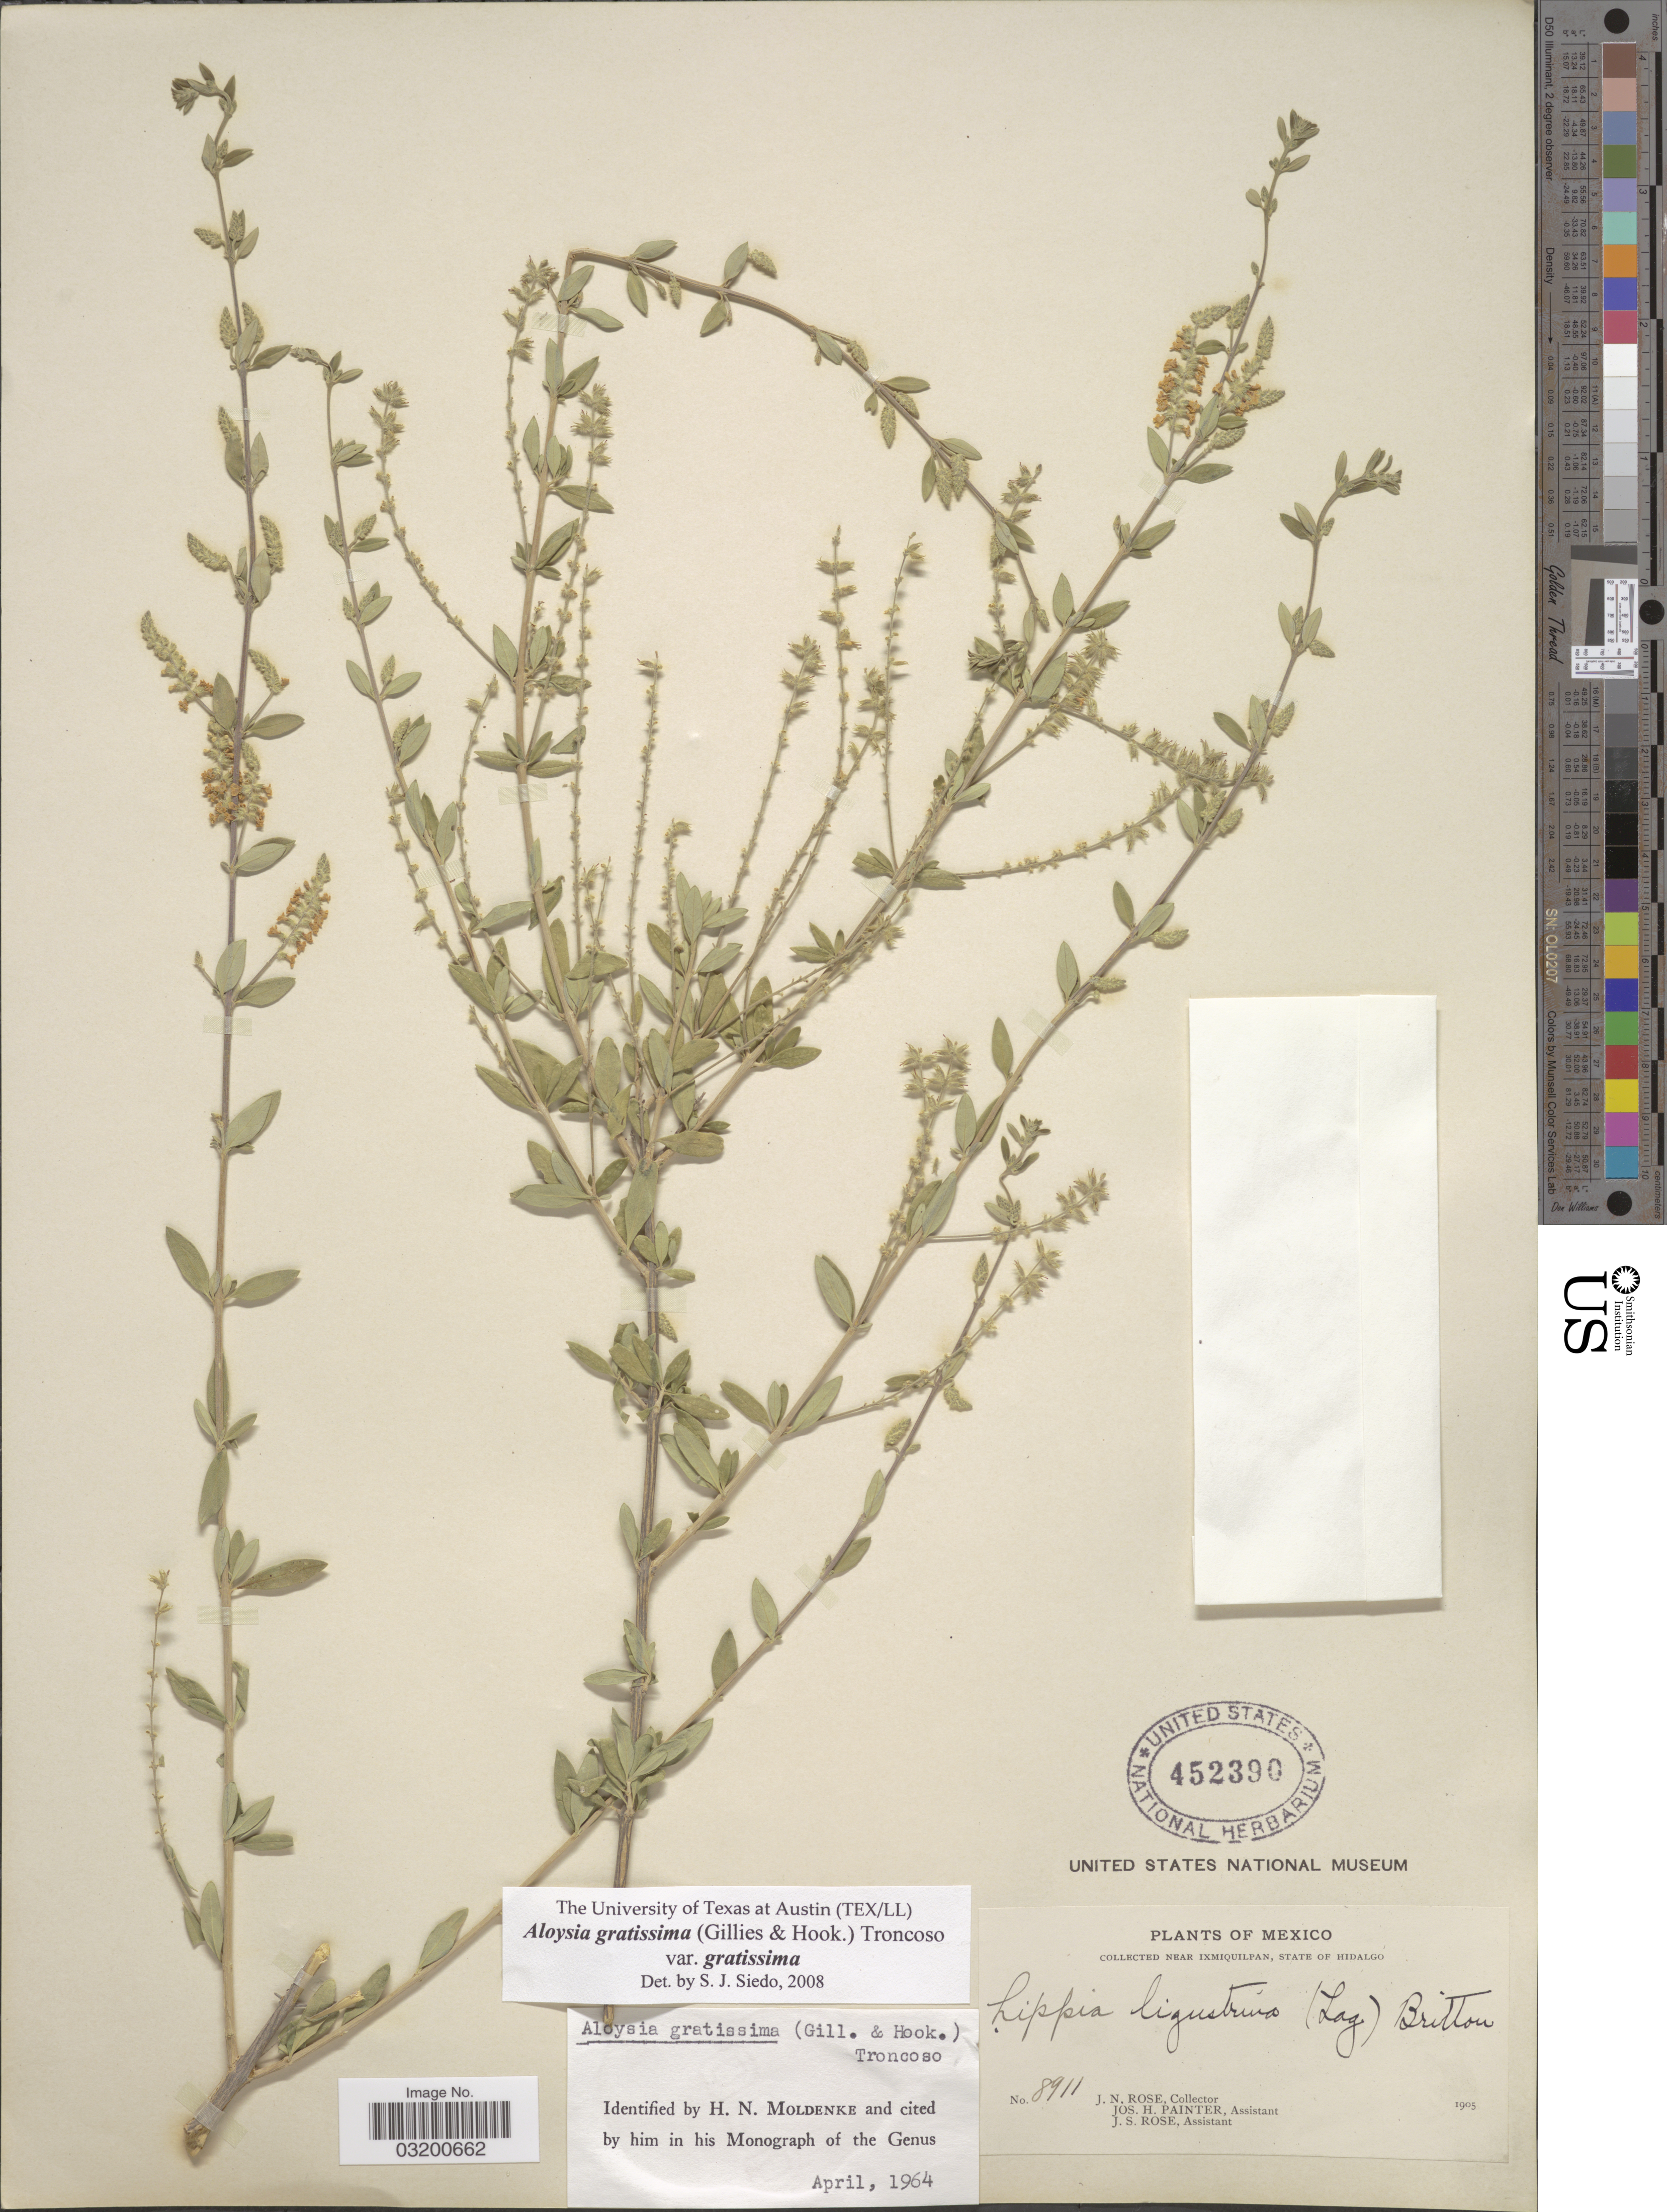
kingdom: Plantae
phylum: Tracheophyta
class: Magnoliopsida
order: Lamiales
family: Verbenaceae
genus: Aloysia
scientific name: Aloysia gratissima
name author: (Gillies & Hook.) Tronc.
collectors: J. N. Rose, J. H. Painter & J. S. Rose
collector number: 8911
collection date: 1905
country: Mexico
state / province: Hidalgo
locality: Near Ixmiquilpan.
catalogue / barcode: US 452390